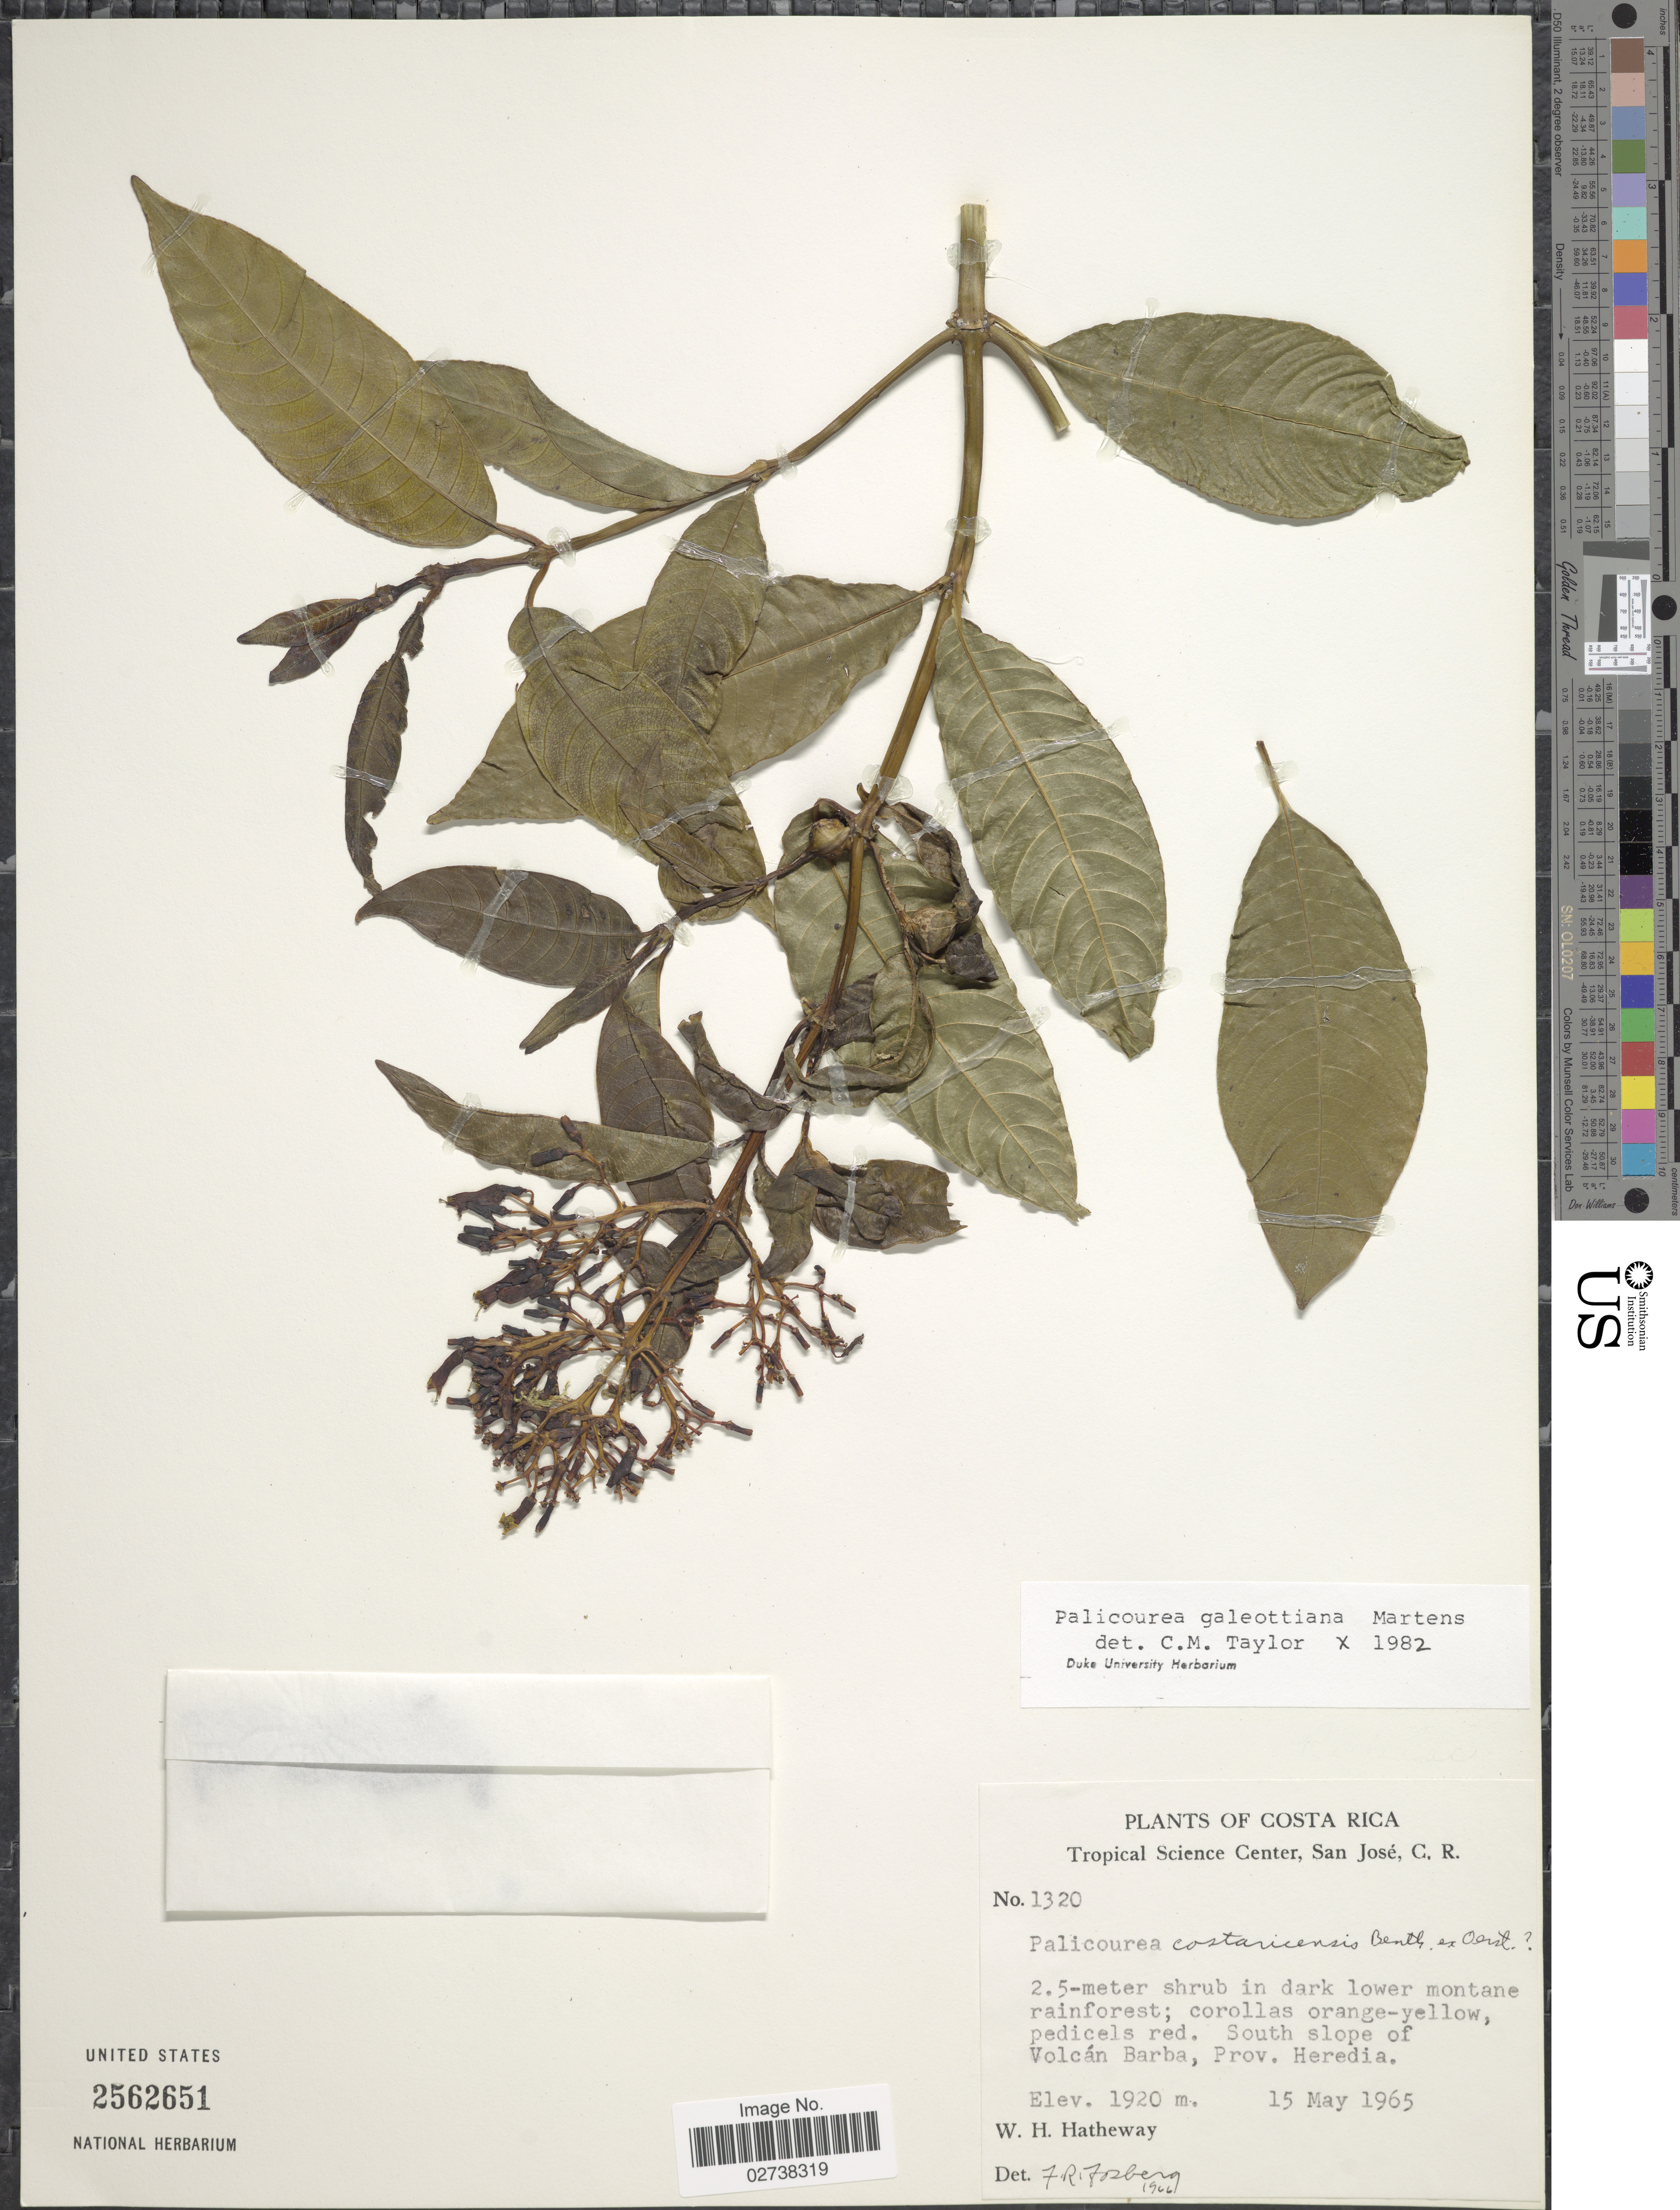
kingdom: Plantae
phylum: Tracheophyta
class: Magnoliopsida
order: Gentianales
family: Rubiaceae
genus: Palicourea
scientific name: Palicourea galeottiana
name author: M. Martens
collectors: W. H. Hatheway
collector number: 1320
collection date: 1965-05-15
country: Costa Rica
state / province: Heredia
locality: South slope of Volcan Barba, Prov. Heredia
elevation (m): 1920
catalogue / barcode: US 2562651